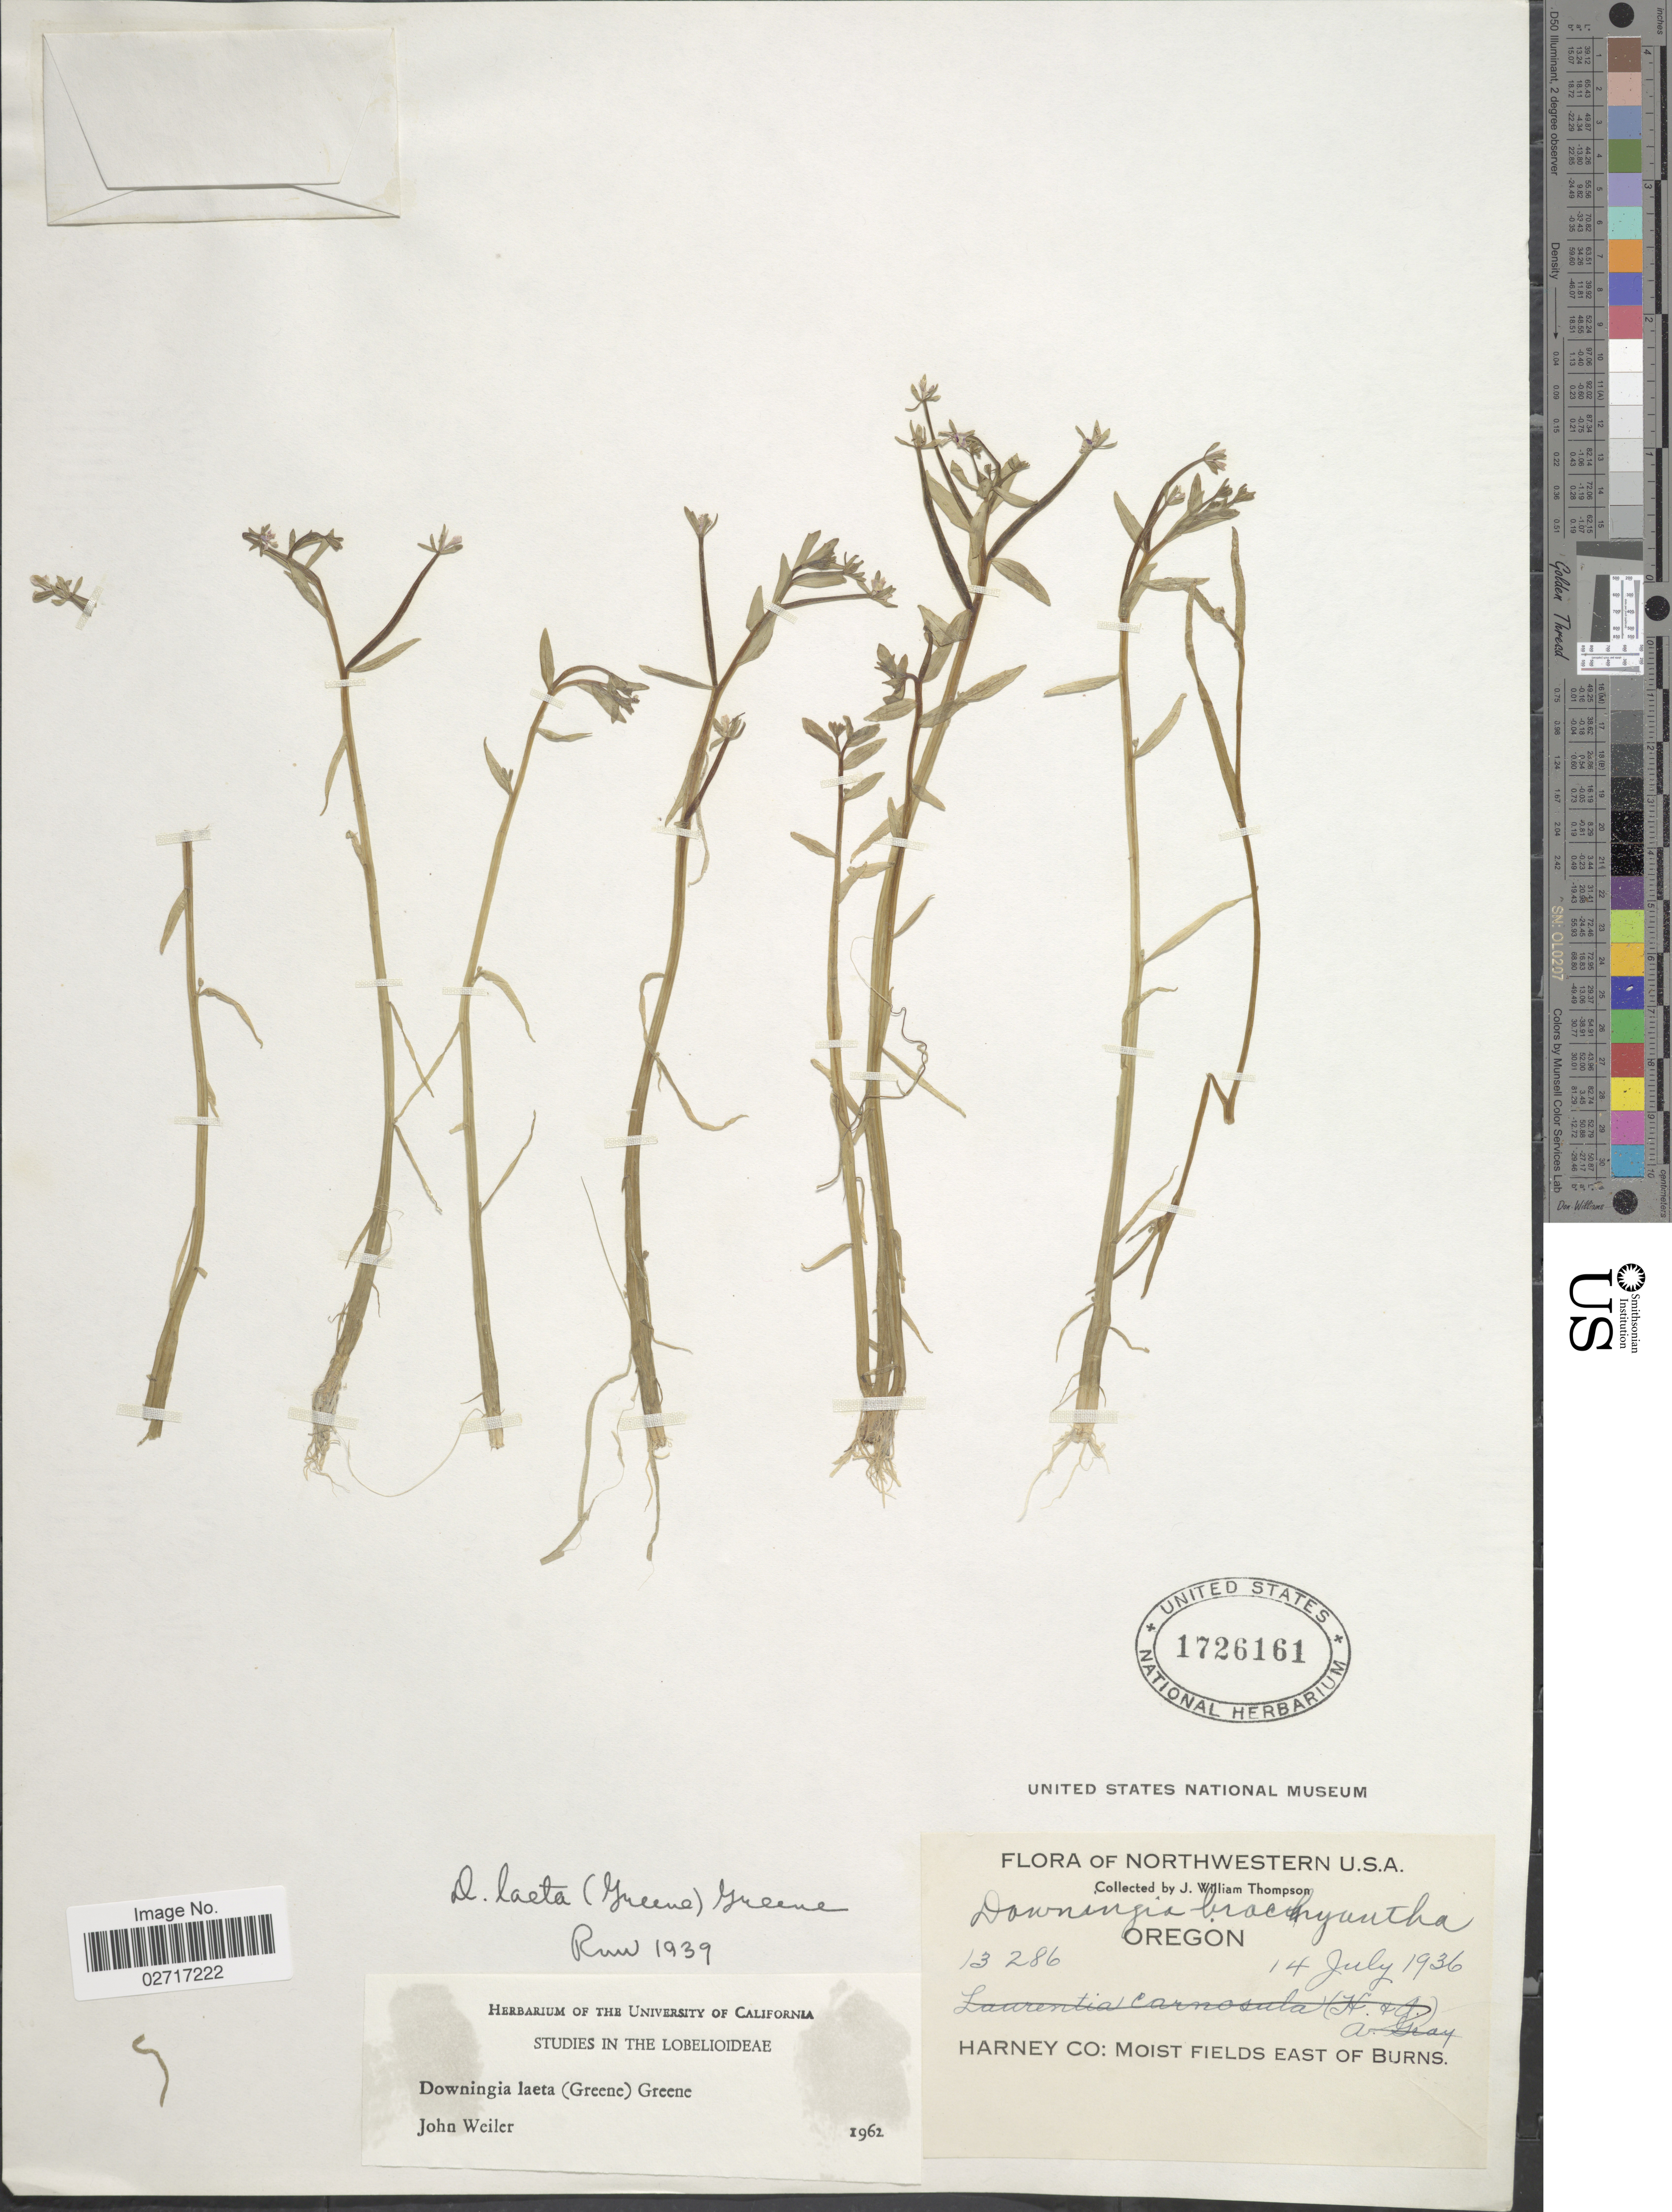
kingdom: Plantae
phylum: Tracheophyta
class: Magnoliopsida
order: Asterales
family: Campanulaceae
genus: Downingia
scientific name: Downingia laeta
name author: Greene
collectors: J. W. Thompson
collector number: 13286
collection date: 1936-07-14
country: United States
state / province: Oregon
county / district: Harney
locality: Harney Co: Moist fields east of Burns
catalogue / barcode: US 1726161